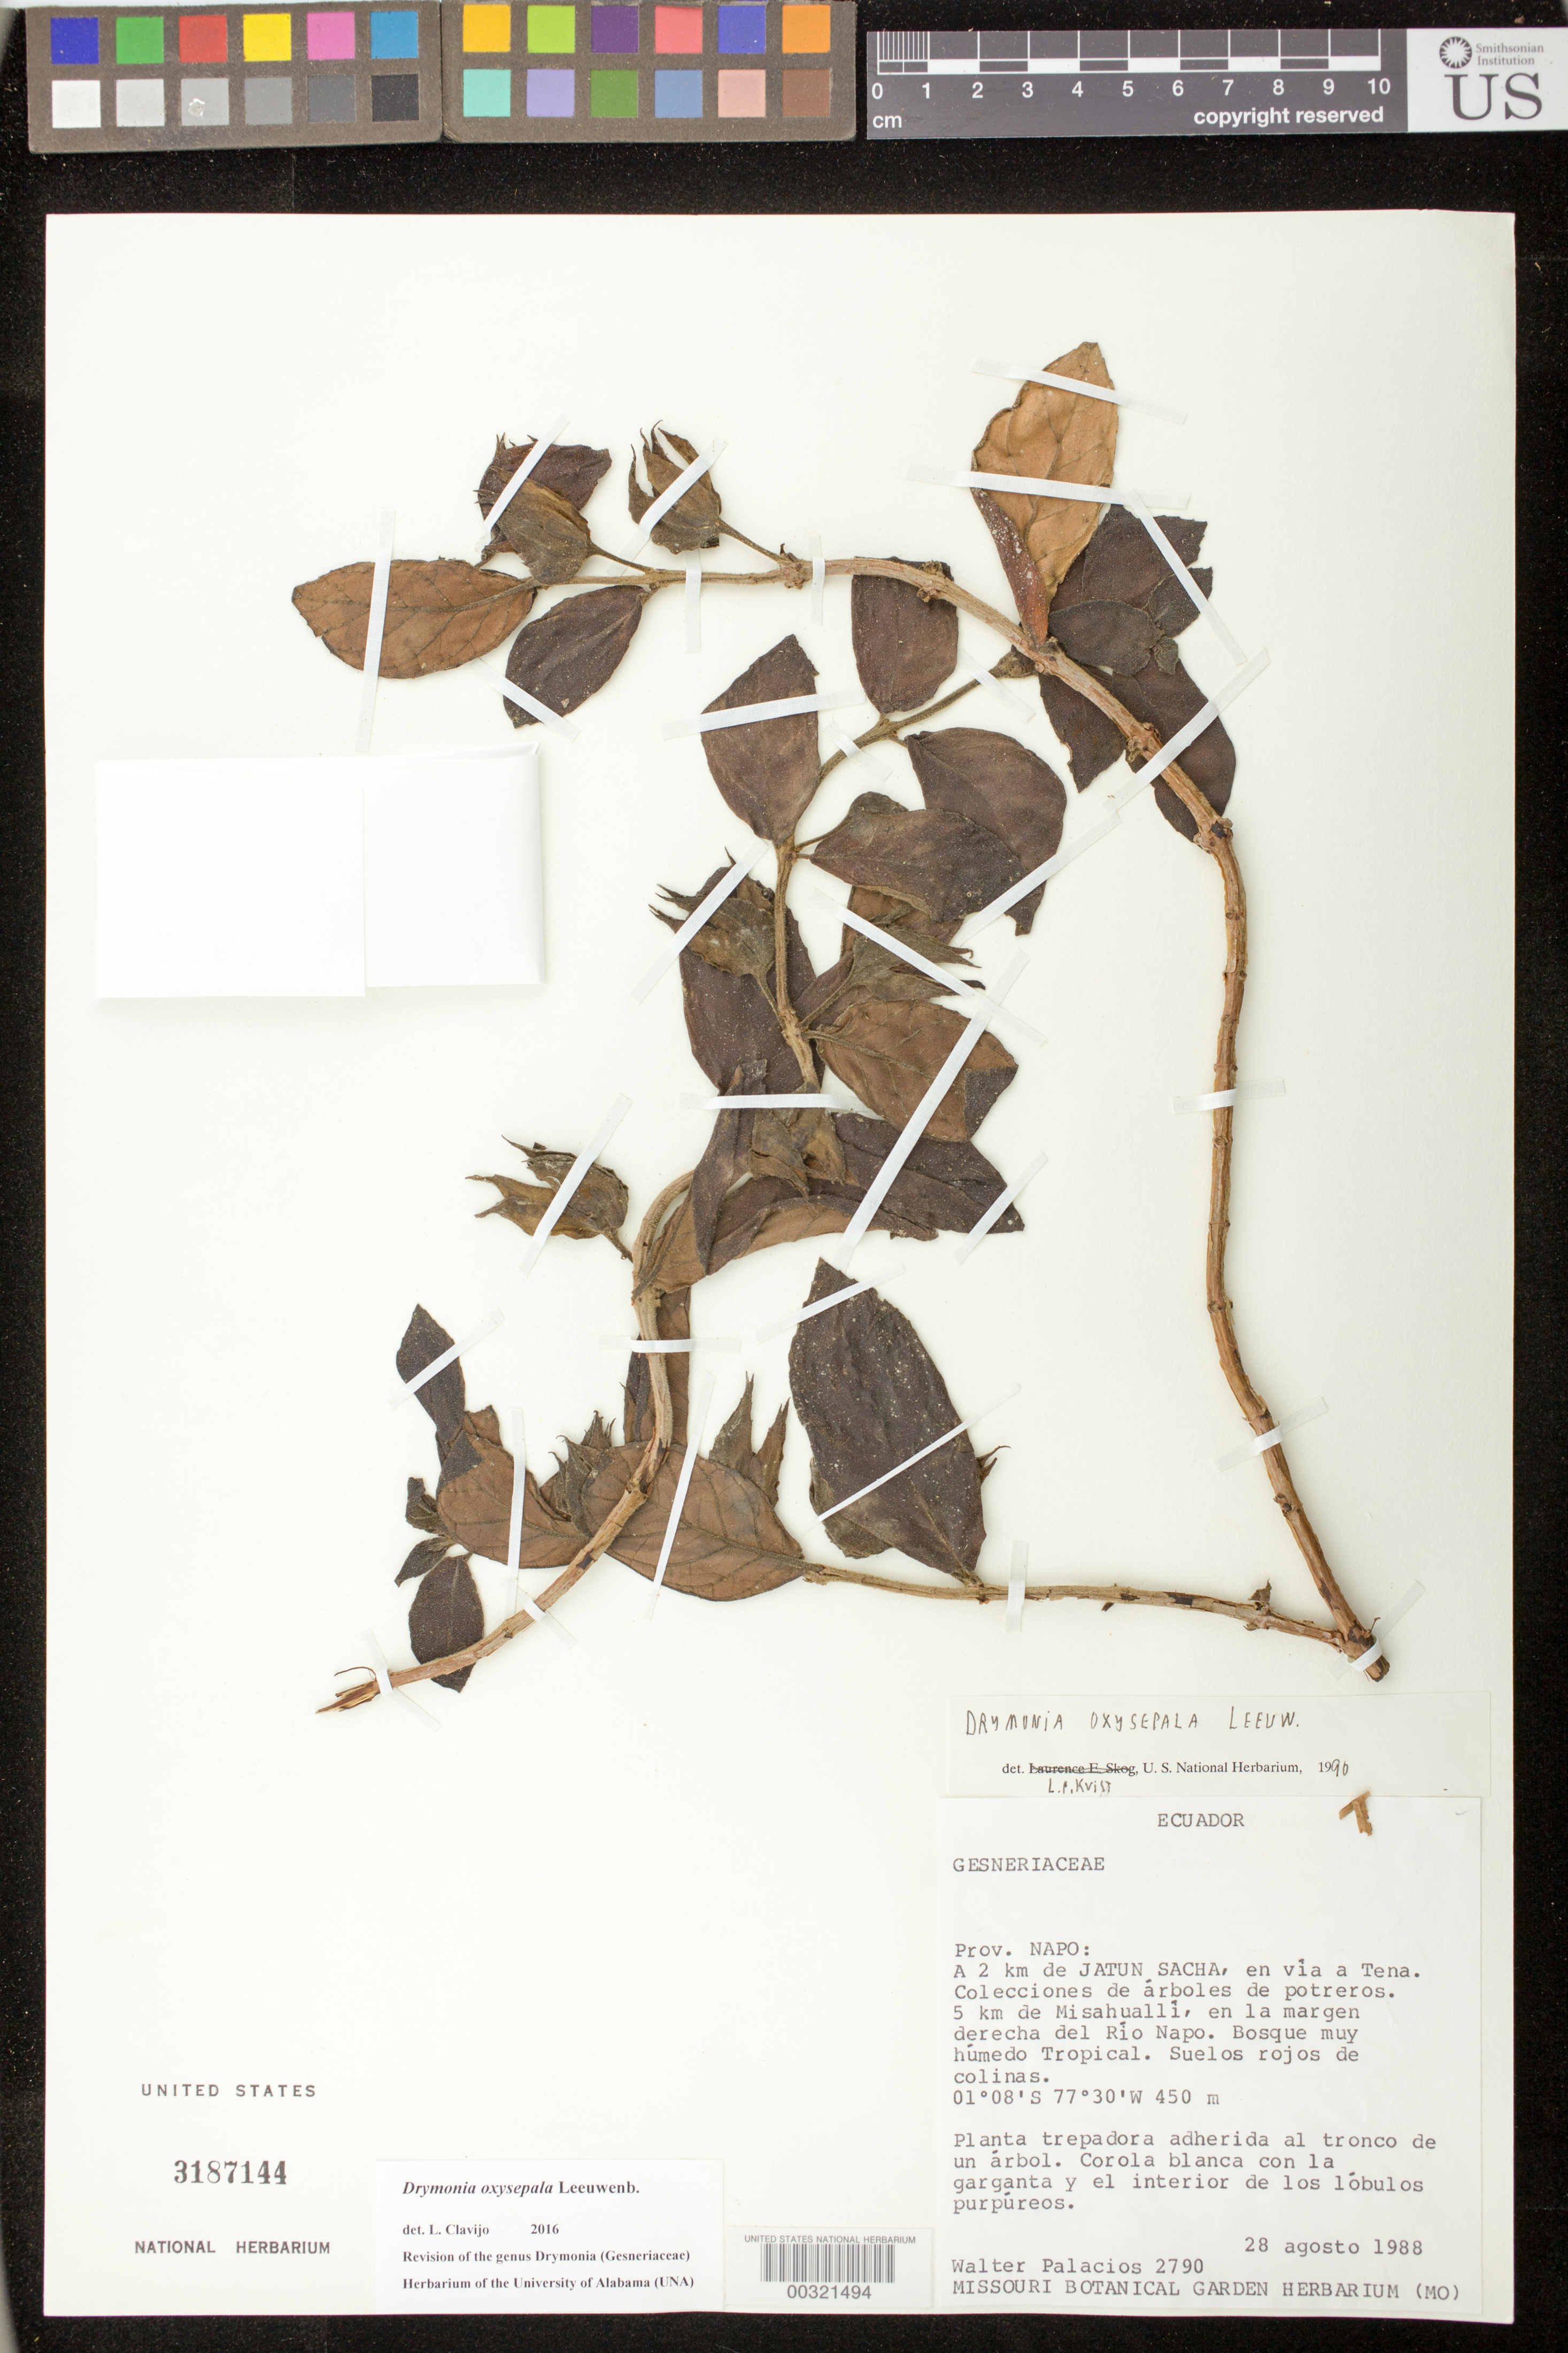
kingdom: Plantae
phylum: Tracheophyta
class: Magnoliopsida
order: Lamiales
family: Gesneriaceae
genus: Drymonia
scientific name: Drymonia oxysepala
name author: Leeuwenb.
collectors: W. Palacios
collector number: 2790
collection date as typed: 28 Aug 1988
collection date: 1988-08-28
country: Ecuador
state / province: Napo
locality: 2 km from Jatun Sacha, on road to Tena, ..., 5 km from Misahualli, on right bank of Rio Napo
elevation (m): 450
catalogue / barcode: US 3187144